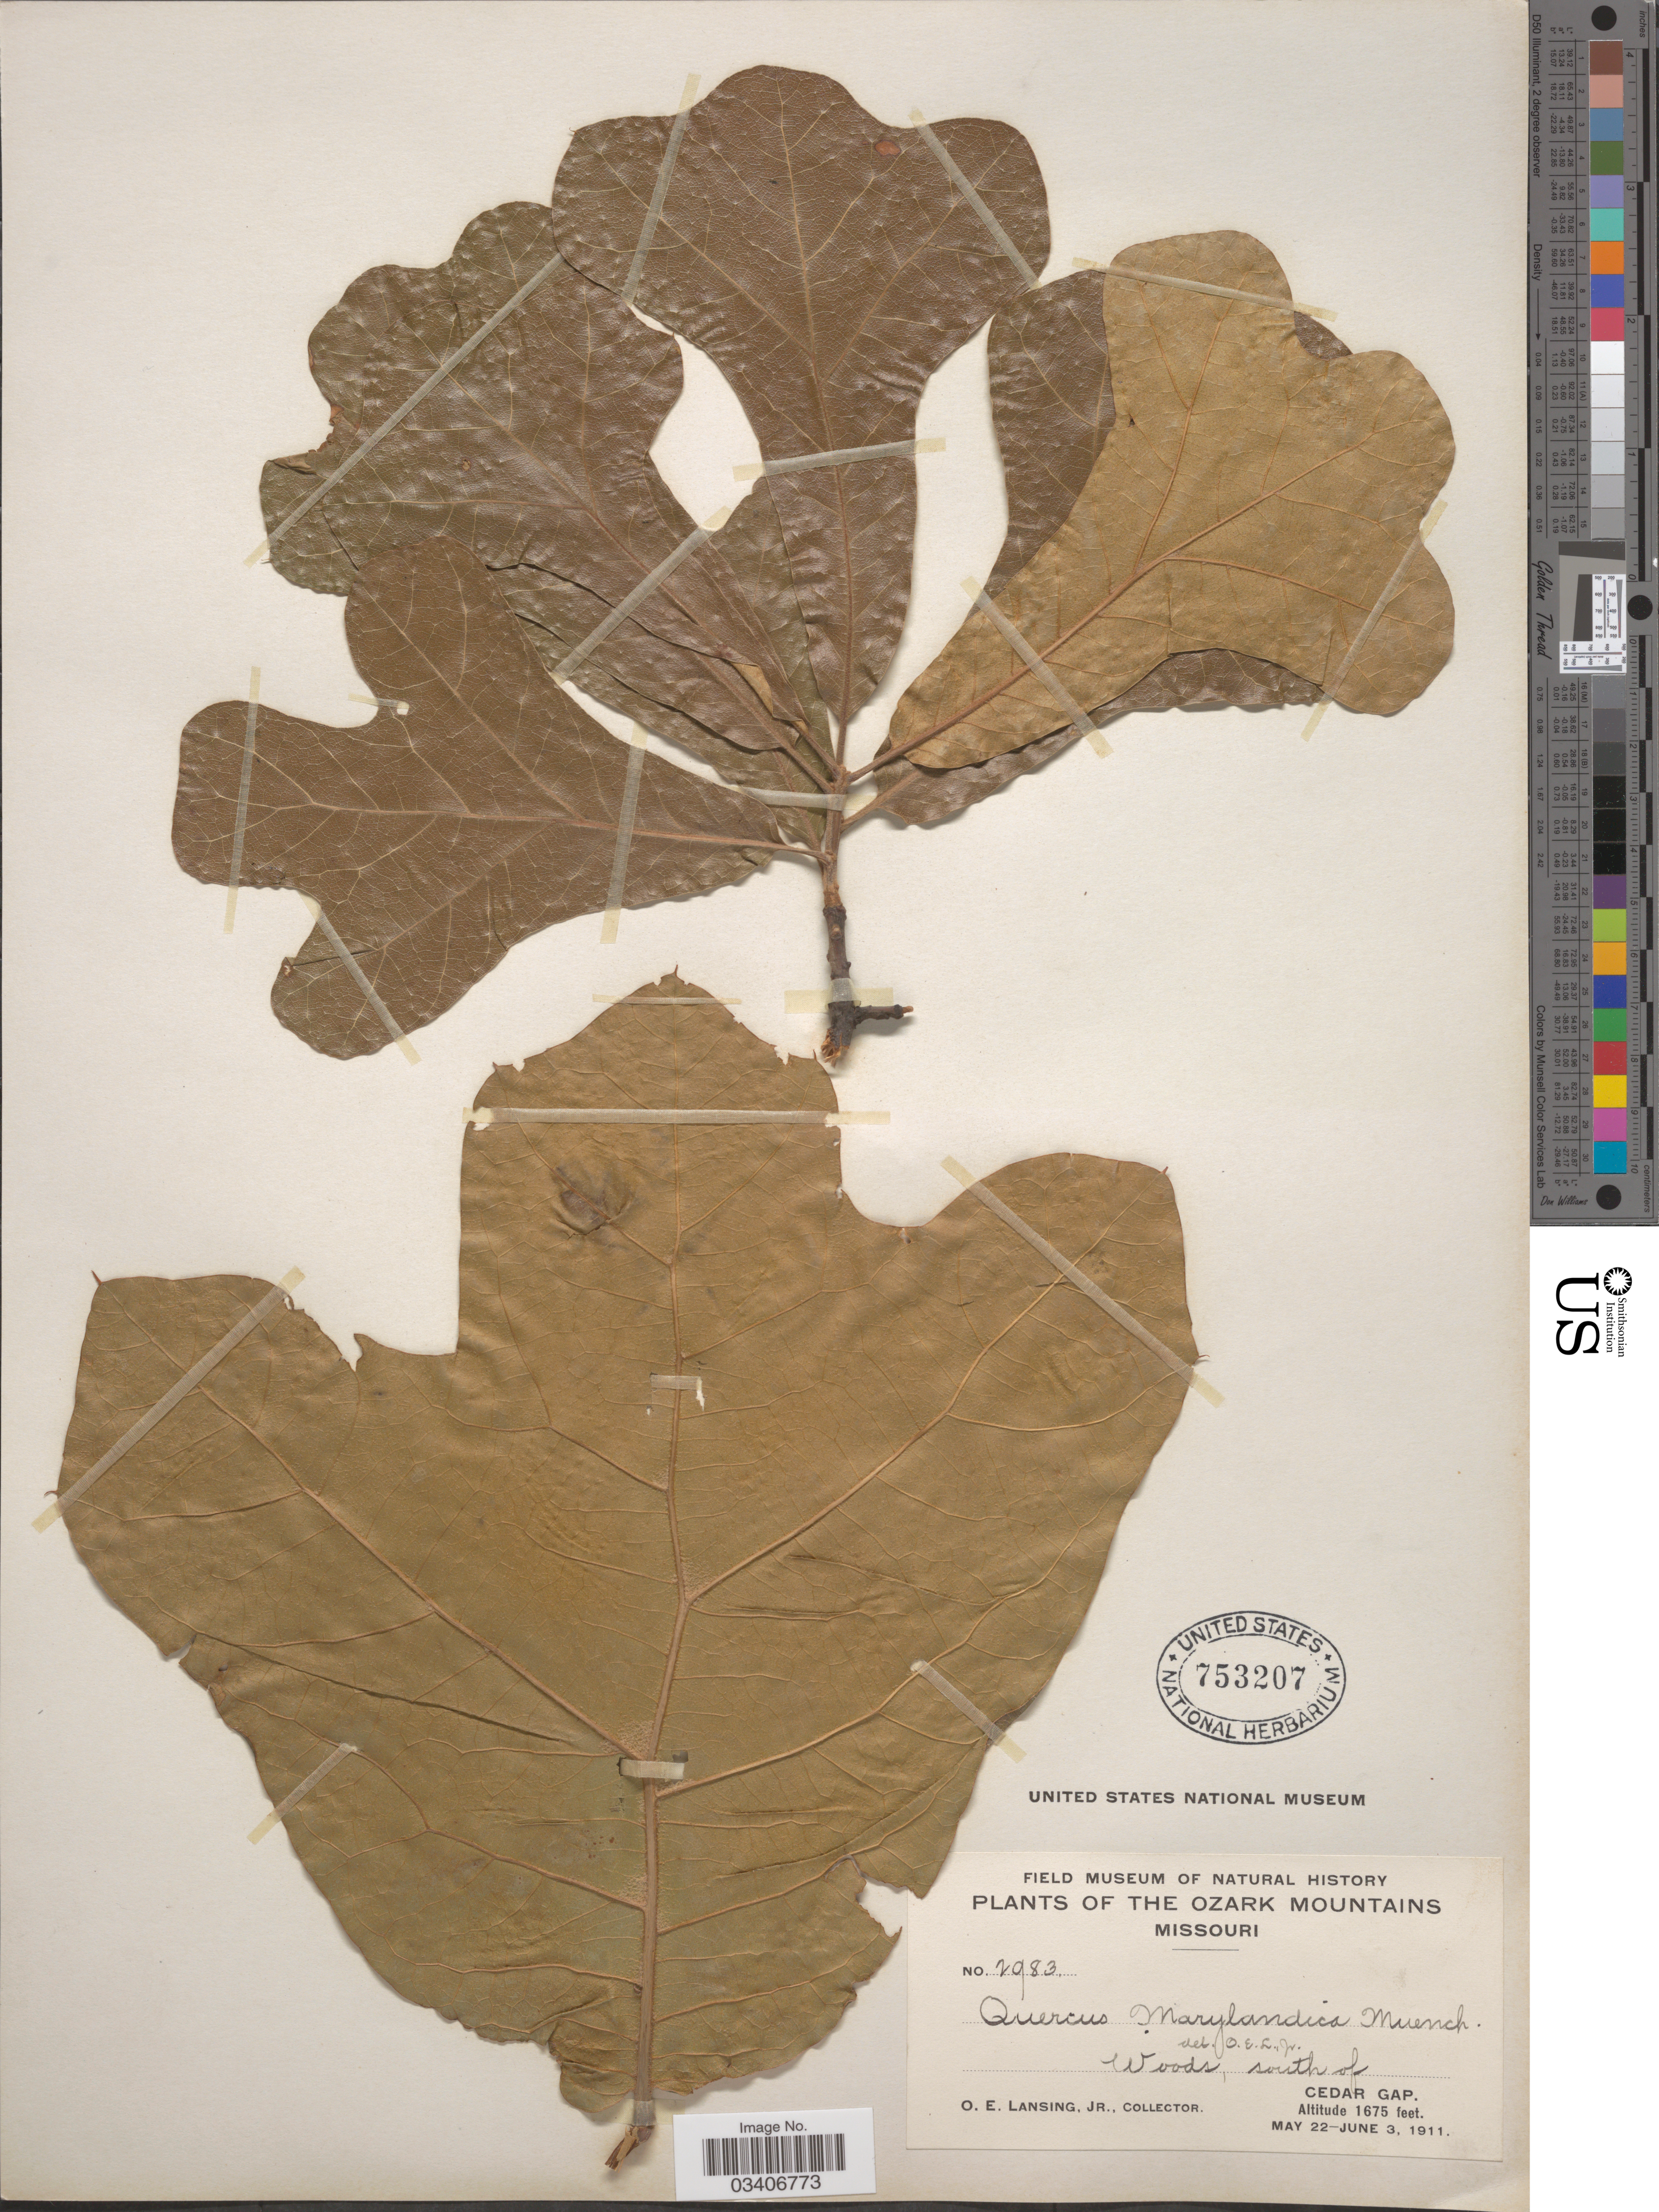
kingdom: Plantae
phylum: Tracheophyta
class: Magnoliopsida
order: Fagales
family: Fagaceae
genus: Quercus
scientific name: Quercus marilandica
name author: (L.) Münchh.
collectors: O. Lansing Jr.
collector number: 2983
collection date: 1911-05-22/1911-06-03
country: United States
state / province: Missouri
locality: The Ozark Mountains. South of Cedar Gap.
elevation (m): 511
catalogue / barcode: US 753207